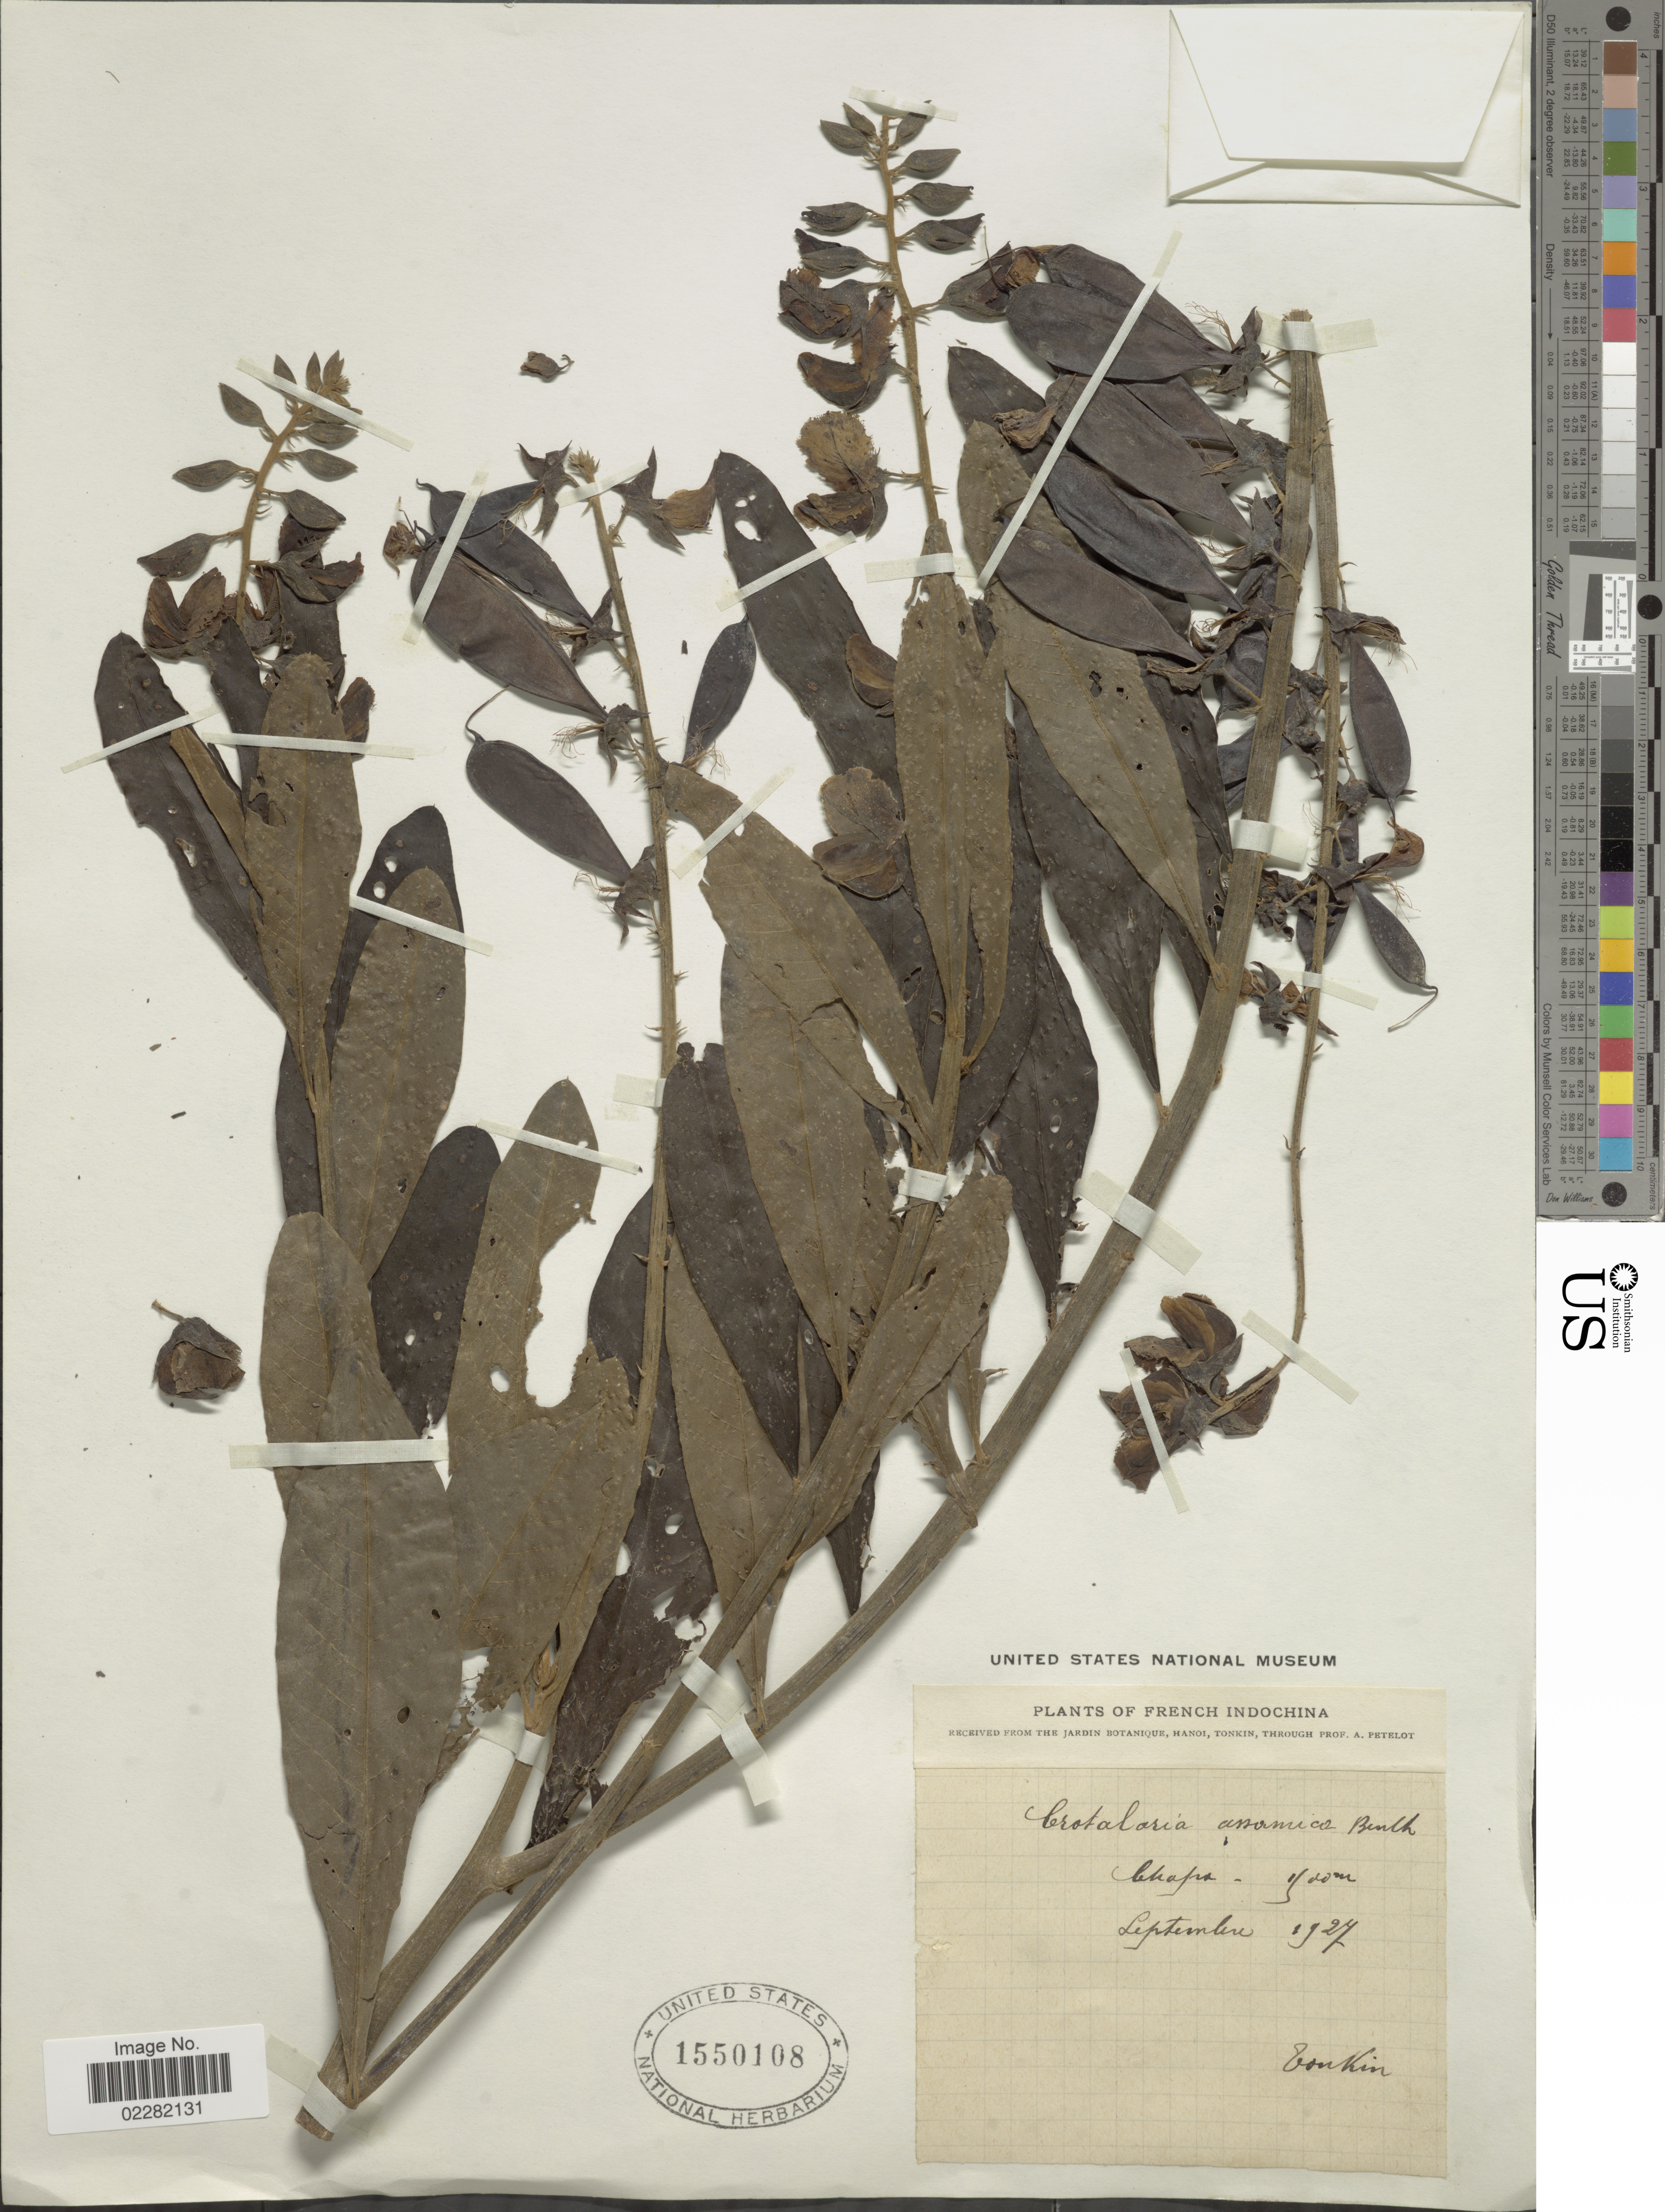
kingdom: Plantae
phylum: Tracheophyta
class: Magnoliopsida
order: Fabales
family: Fabaceae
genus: Crotalaria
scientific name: Crotalaria sericea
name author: Retz.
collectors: A. Petelot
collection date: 1927-09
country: Vietnam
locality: Tonkin. French Indochina, Chapa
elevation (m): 1900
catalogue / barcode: US 1550108